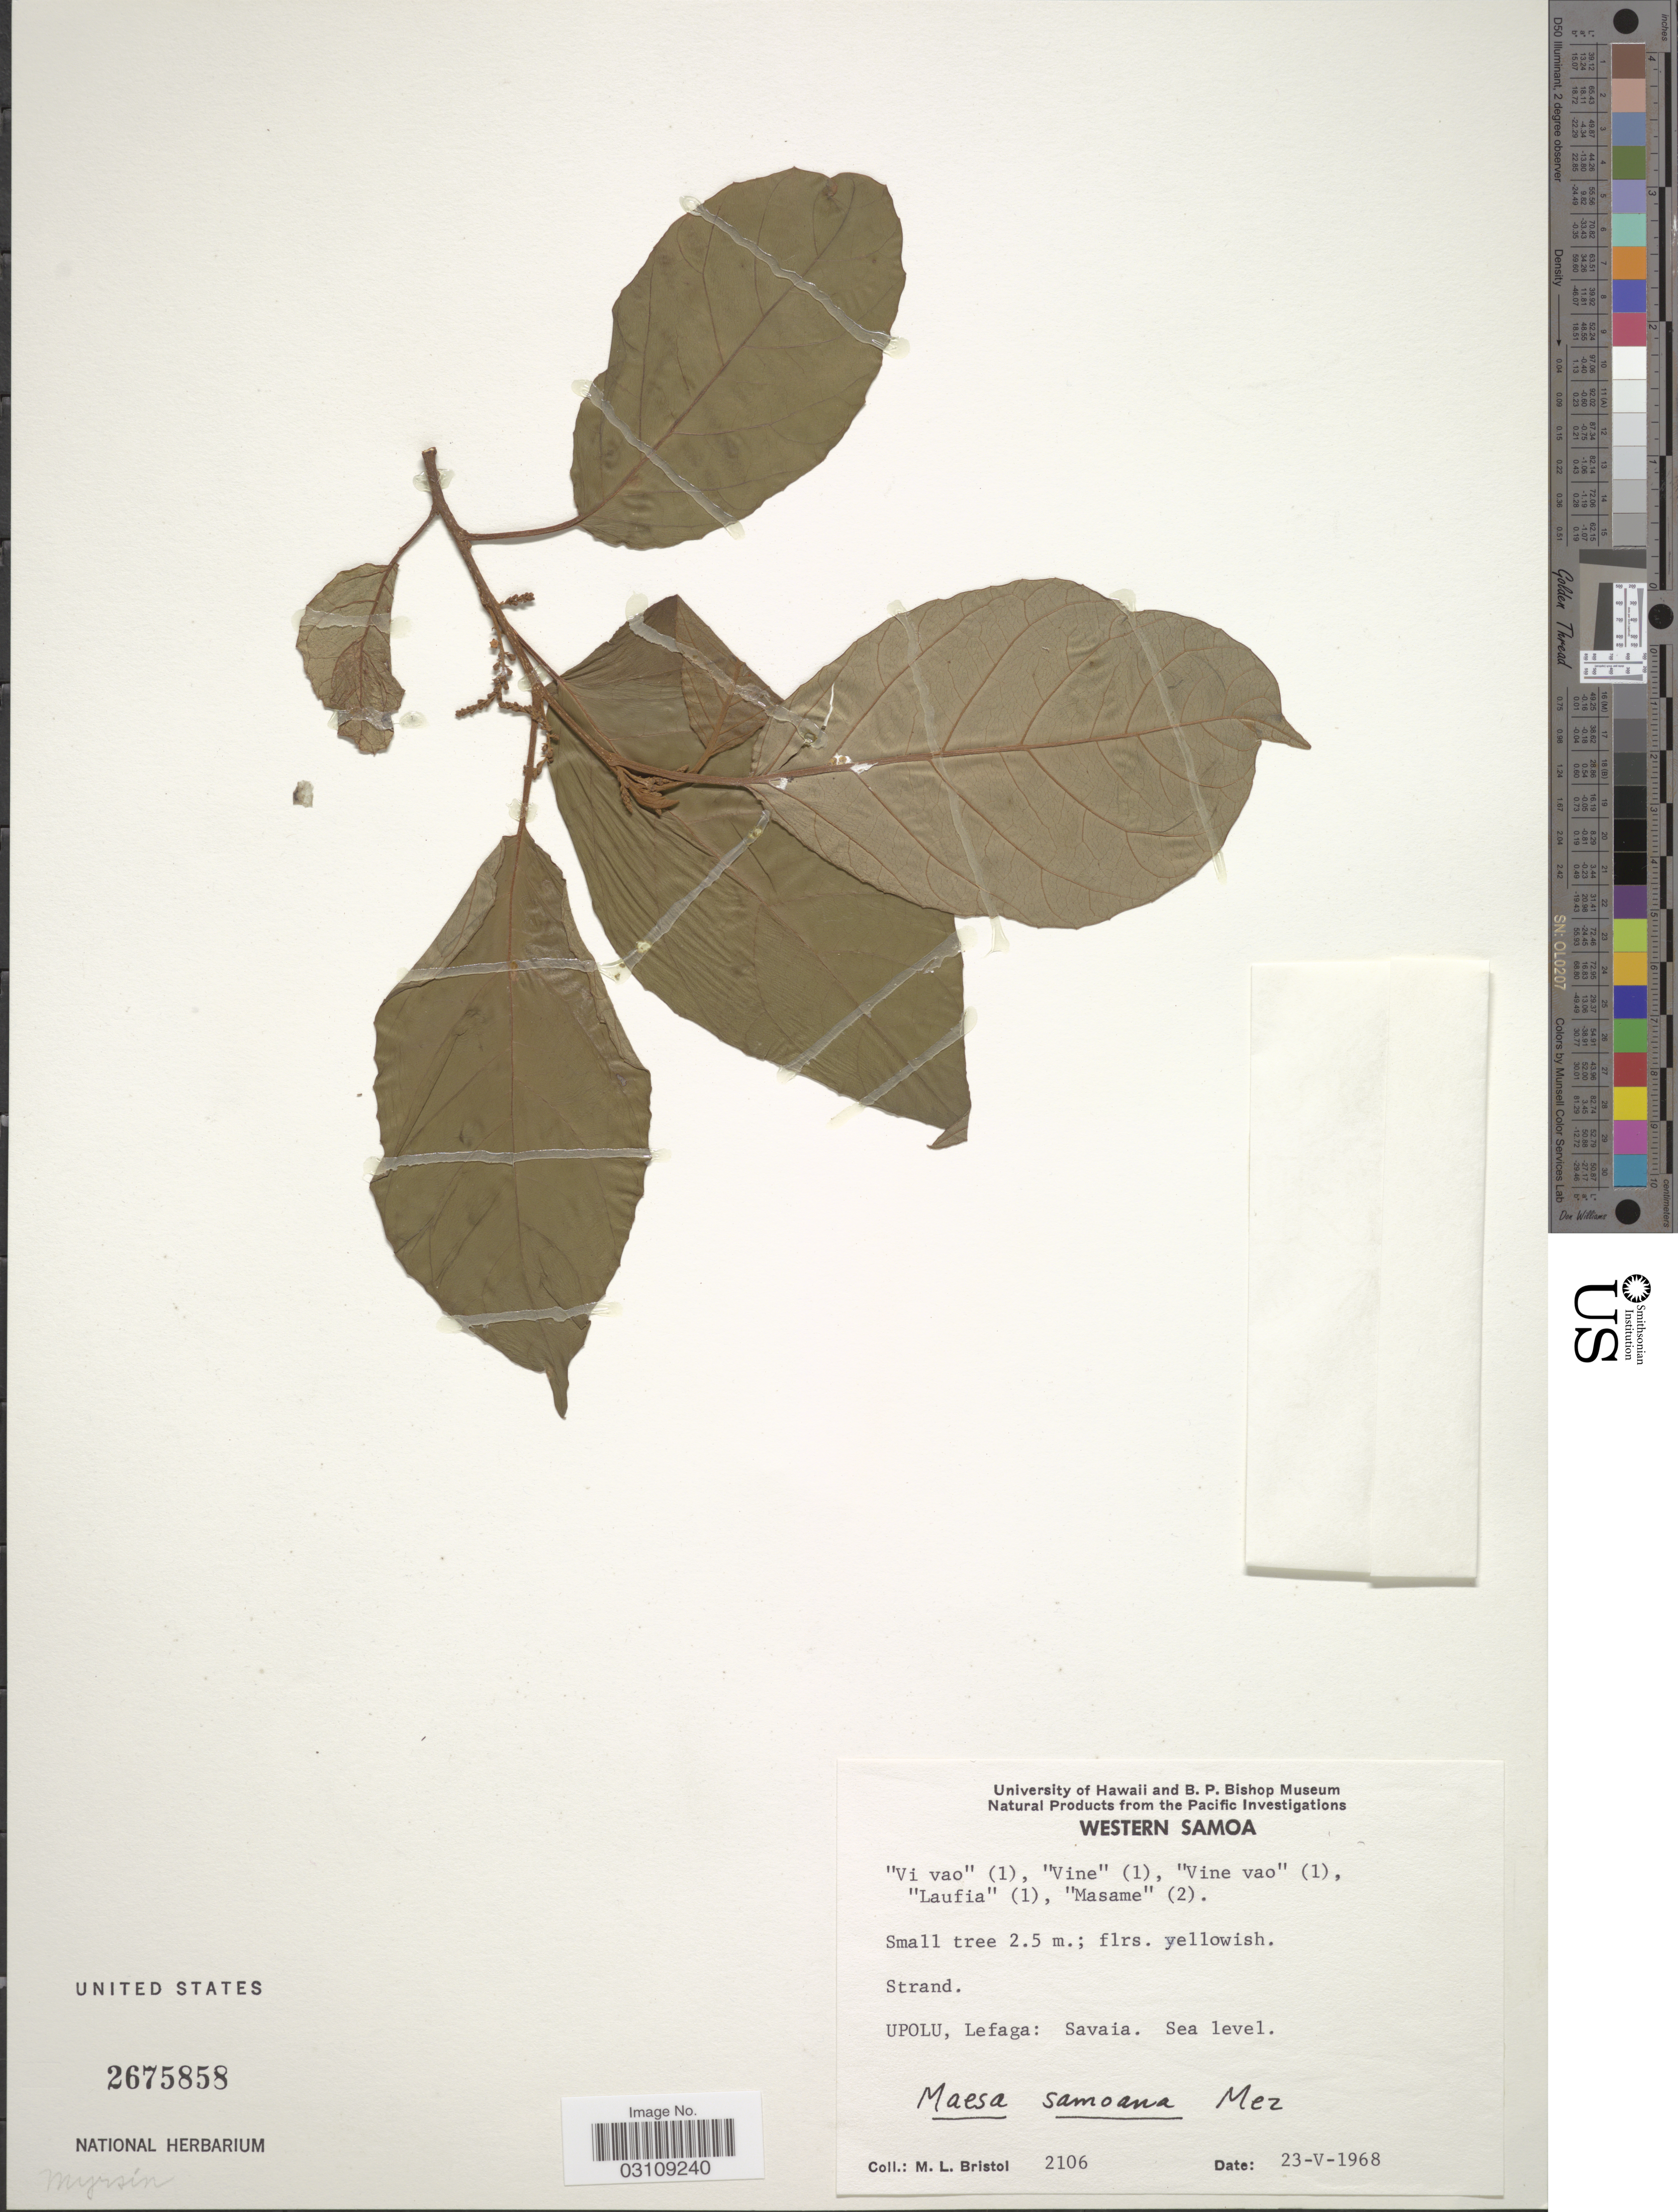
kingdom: Plantae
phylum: Tracheophyta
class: Magnoliopsida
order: Ericales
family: Primulaceae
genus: Maesa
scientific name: Maesa samoana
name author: Mez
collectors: M. L. Bristol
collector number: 2106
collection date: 1968-05-23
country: Samoa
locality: Upolu, Lefaga: Savaia.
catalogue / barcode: US 2675858